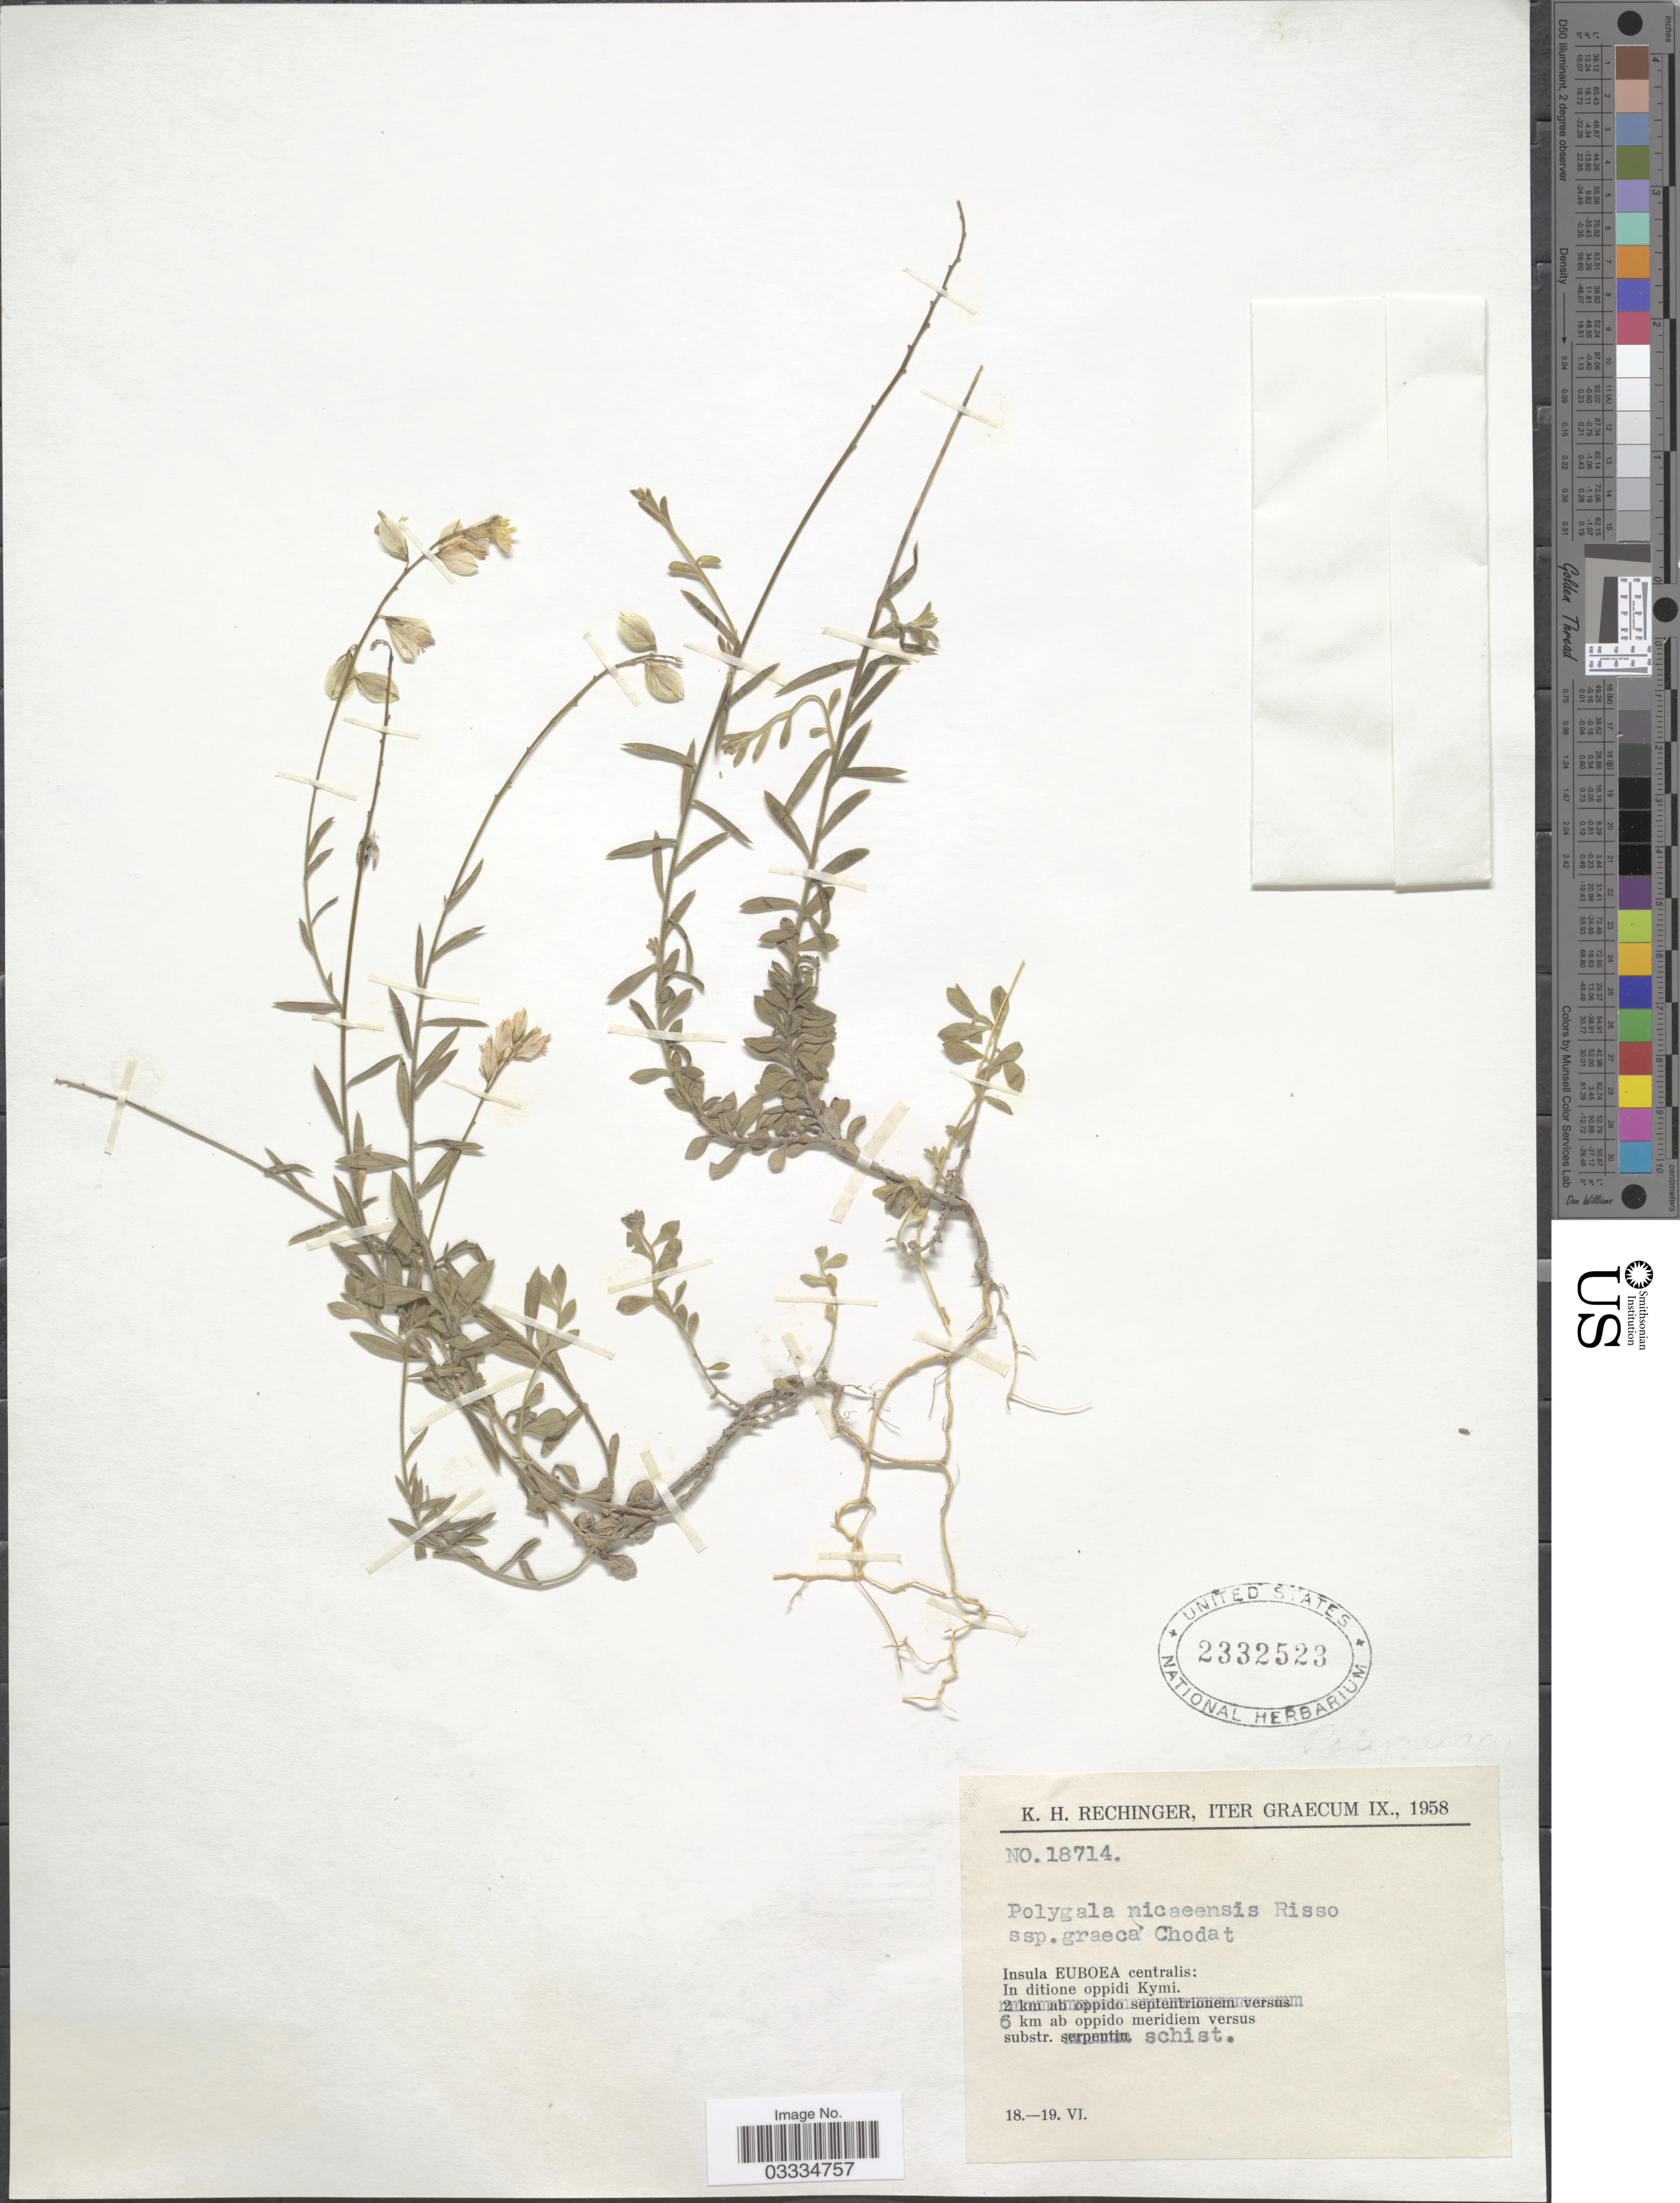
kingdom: Plantae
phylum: Tracheophyta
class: Magnoliopsida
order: Fabales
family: Polygalaceae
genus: Polygala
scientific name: Polygala nicaraguensis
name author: Chodat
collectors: K. H. Rechinger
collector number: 18714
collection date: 1958-06-18/1958-06-19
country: Greece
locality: Iter Graecum. Insula Euboea centralis: In ditione oppidi Kymi. 6 km ab oppido meridiem versus substr. schist.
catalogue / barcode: US 2332523